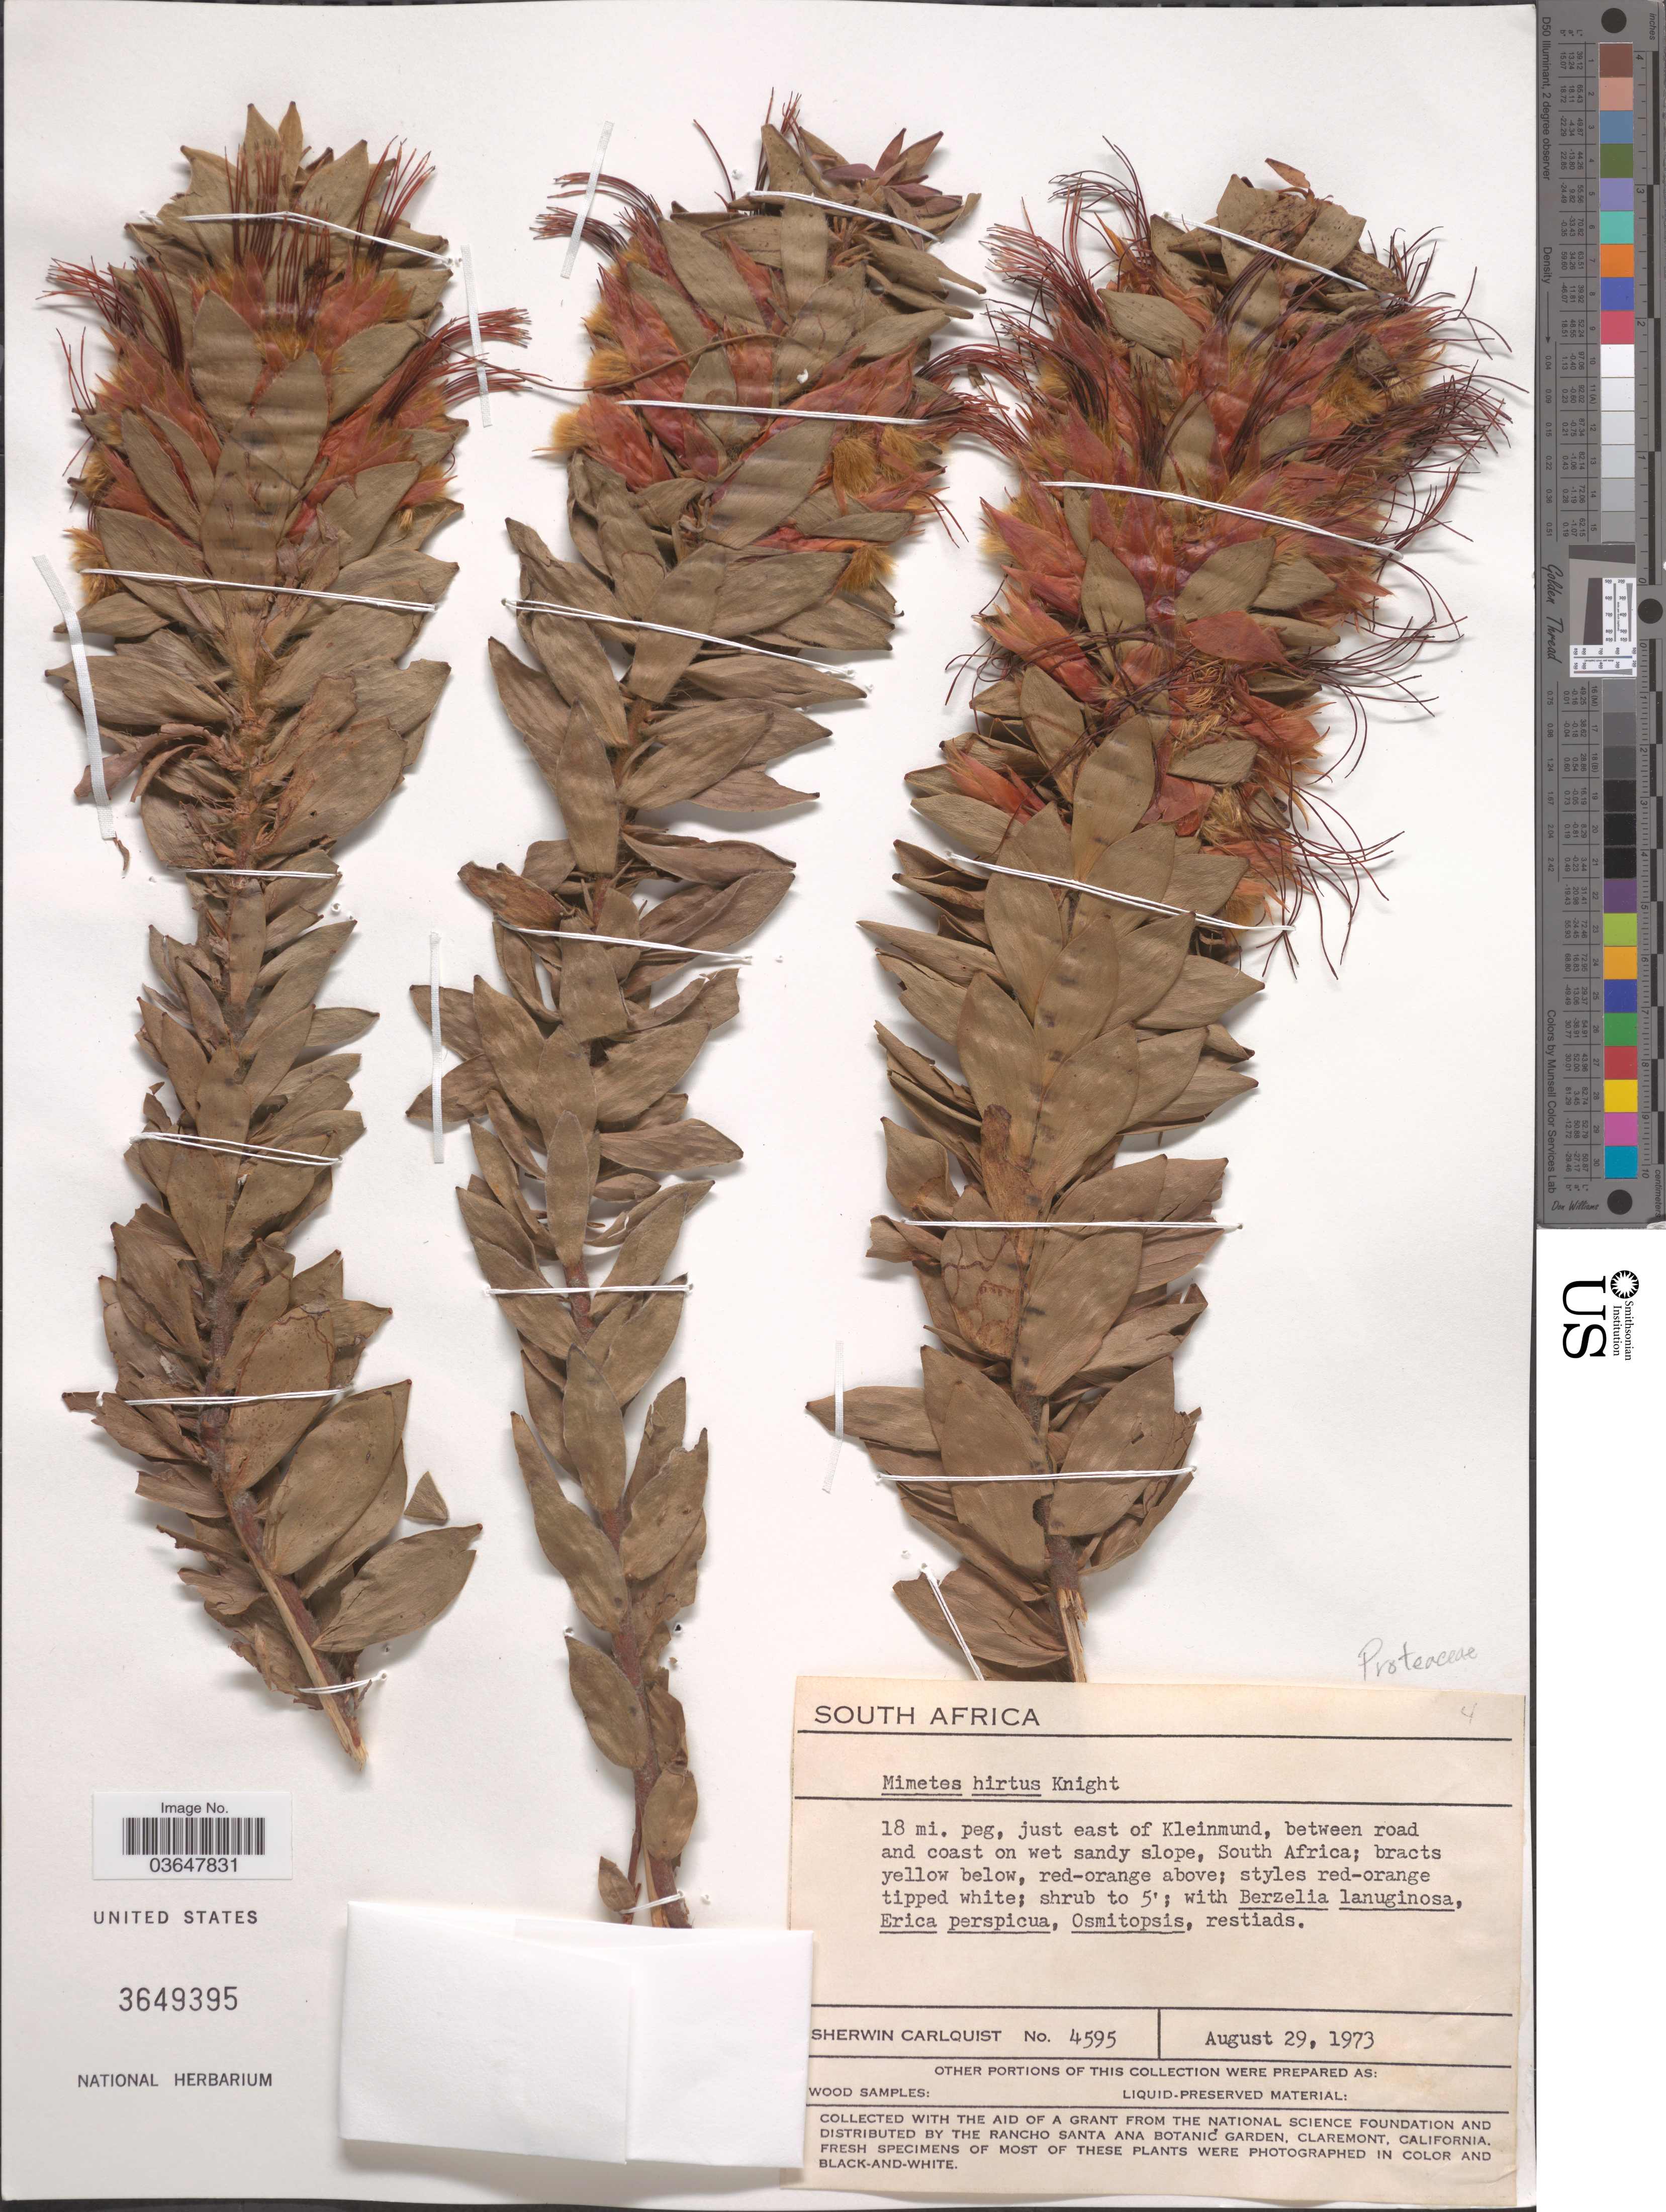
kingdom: Plantae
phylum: Tracheophyta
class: Magnoliopsida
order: Proteales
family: Proteaceae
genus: Mimetes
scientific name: Mimetes hirta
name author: Knight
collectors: S. Carlquist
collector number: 4595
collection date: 1973-08-29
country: South Africa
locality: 18 mi. peg, just east of Kleinmond.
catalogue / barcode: US 3649395